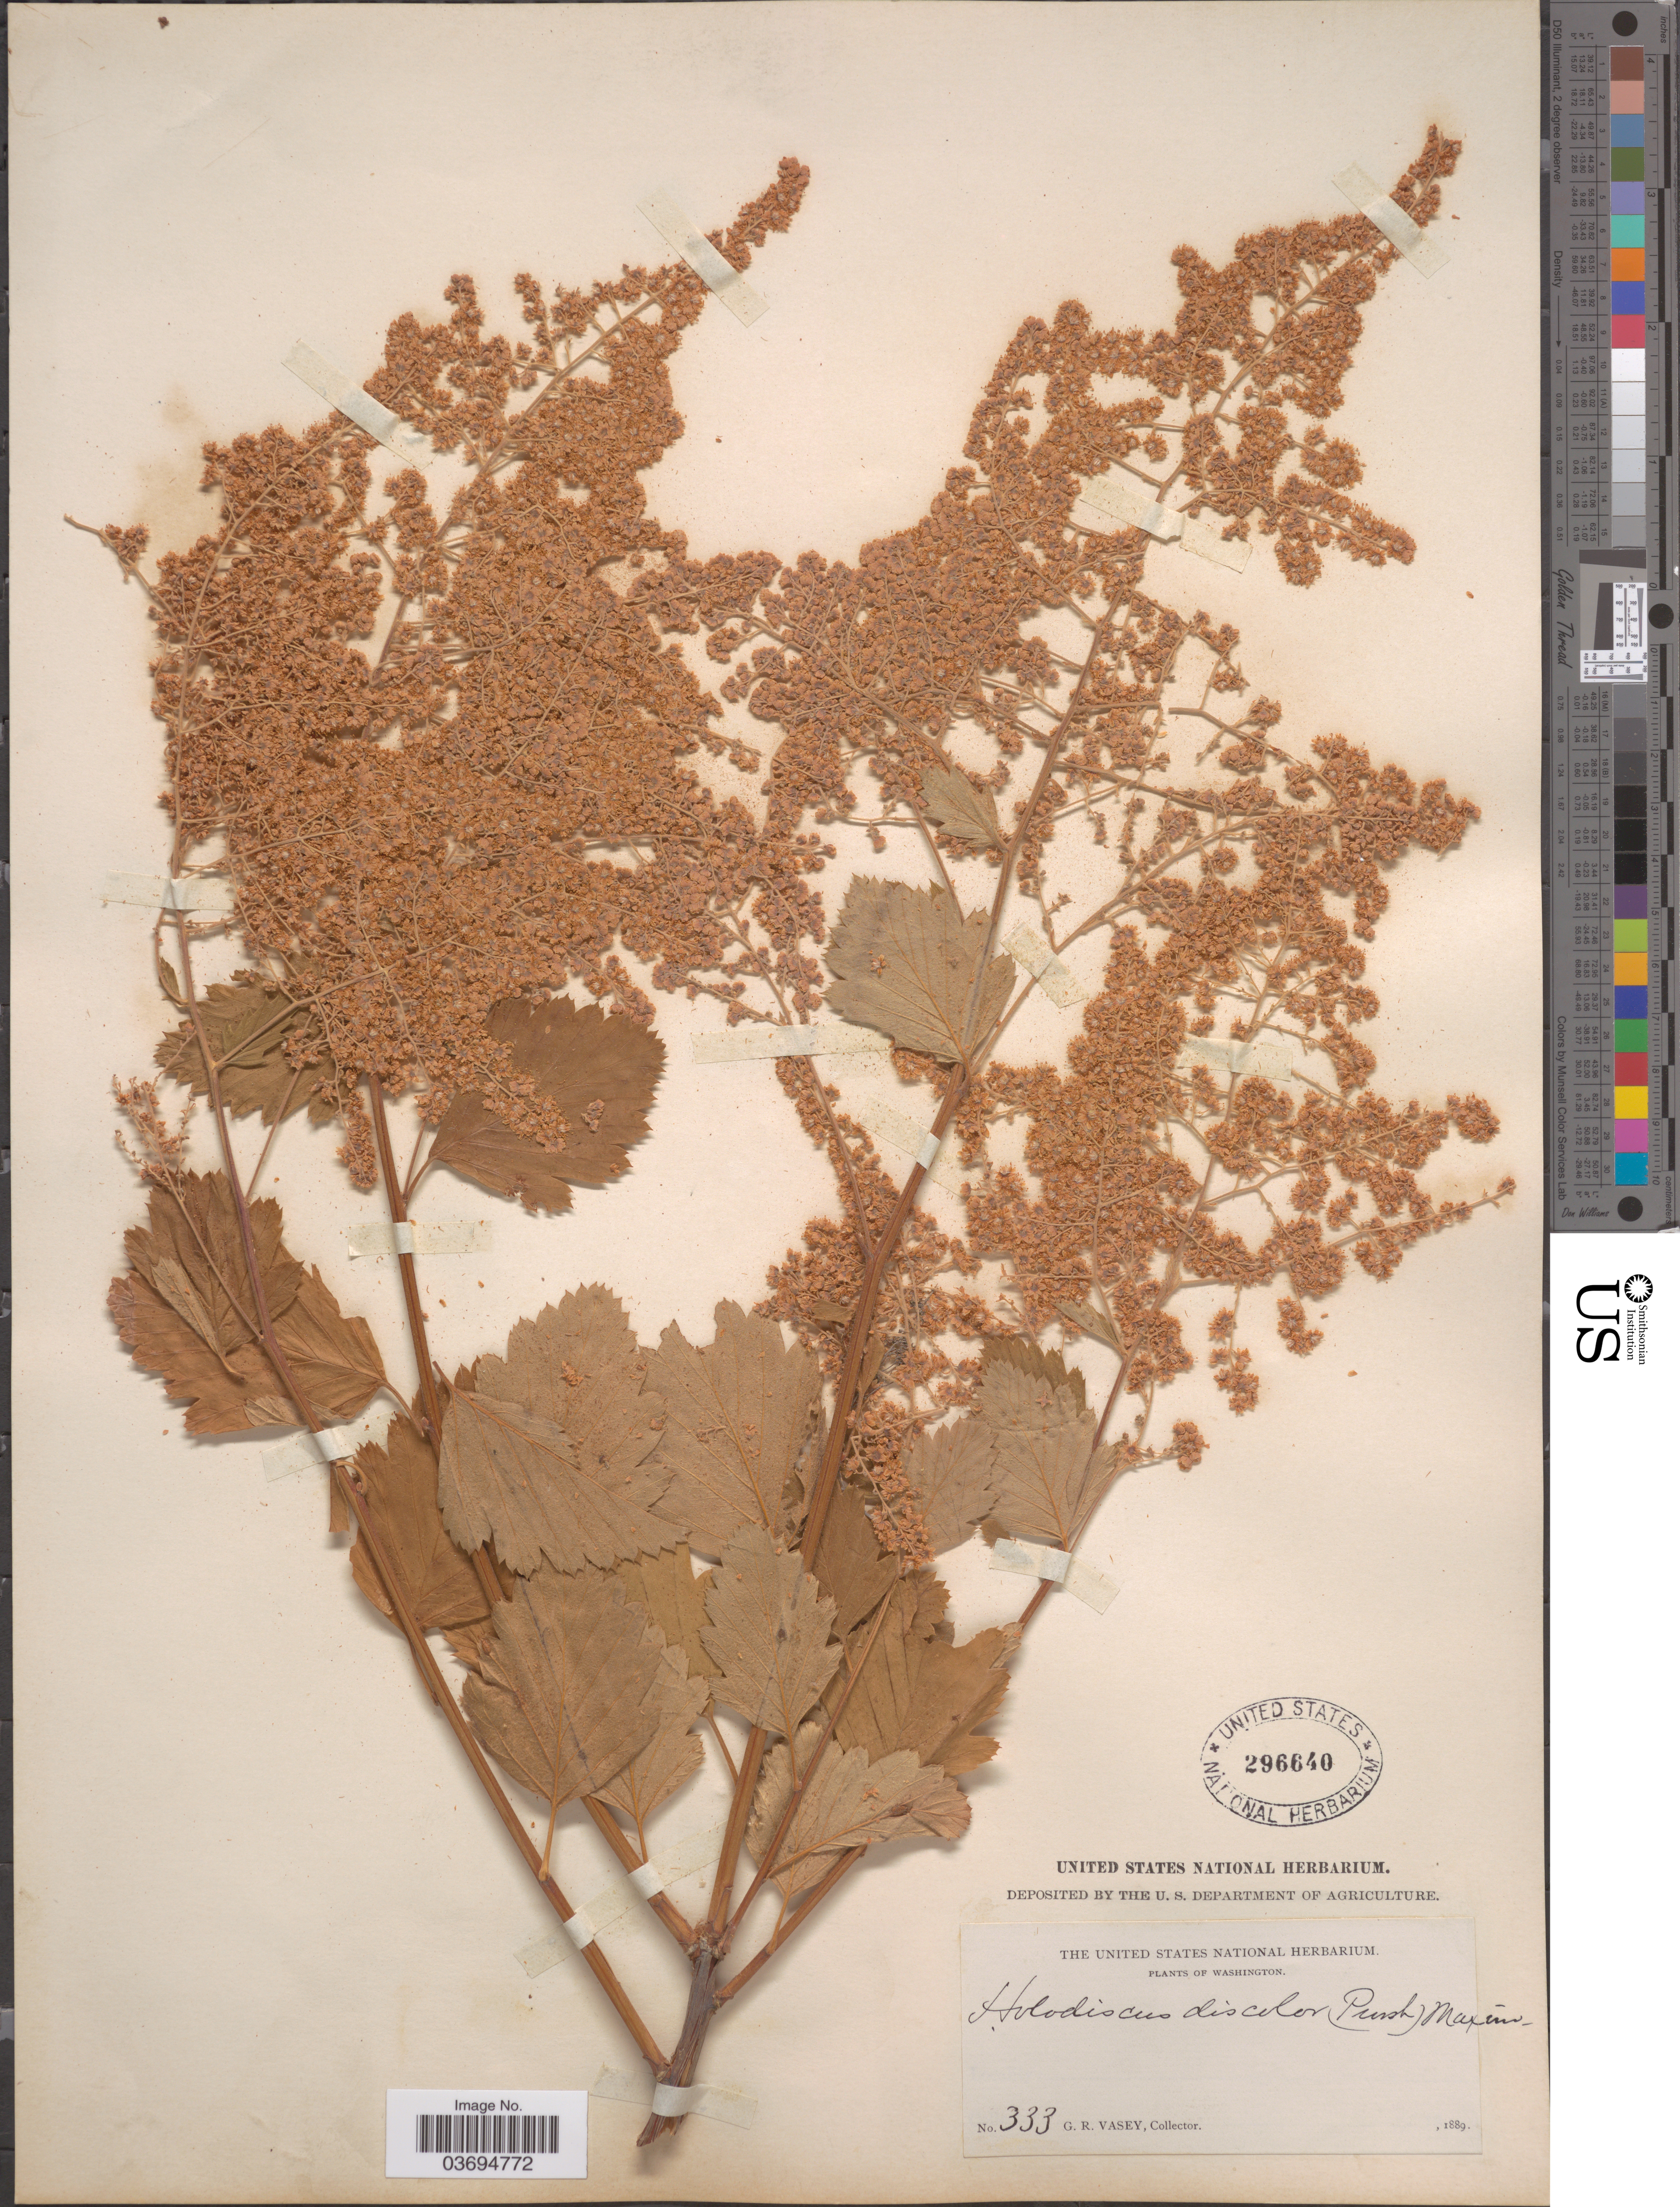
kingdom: Plantae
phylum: Tracheophyta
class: Magnoliopsida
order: Rosales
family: Rosaceae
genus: Holodiscus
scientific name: Holodiscus discolor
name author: (Pursh) Maxim.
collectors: G. R. Vasey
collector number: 333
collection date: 1889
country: United States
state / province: Washington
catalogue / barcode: US 296640